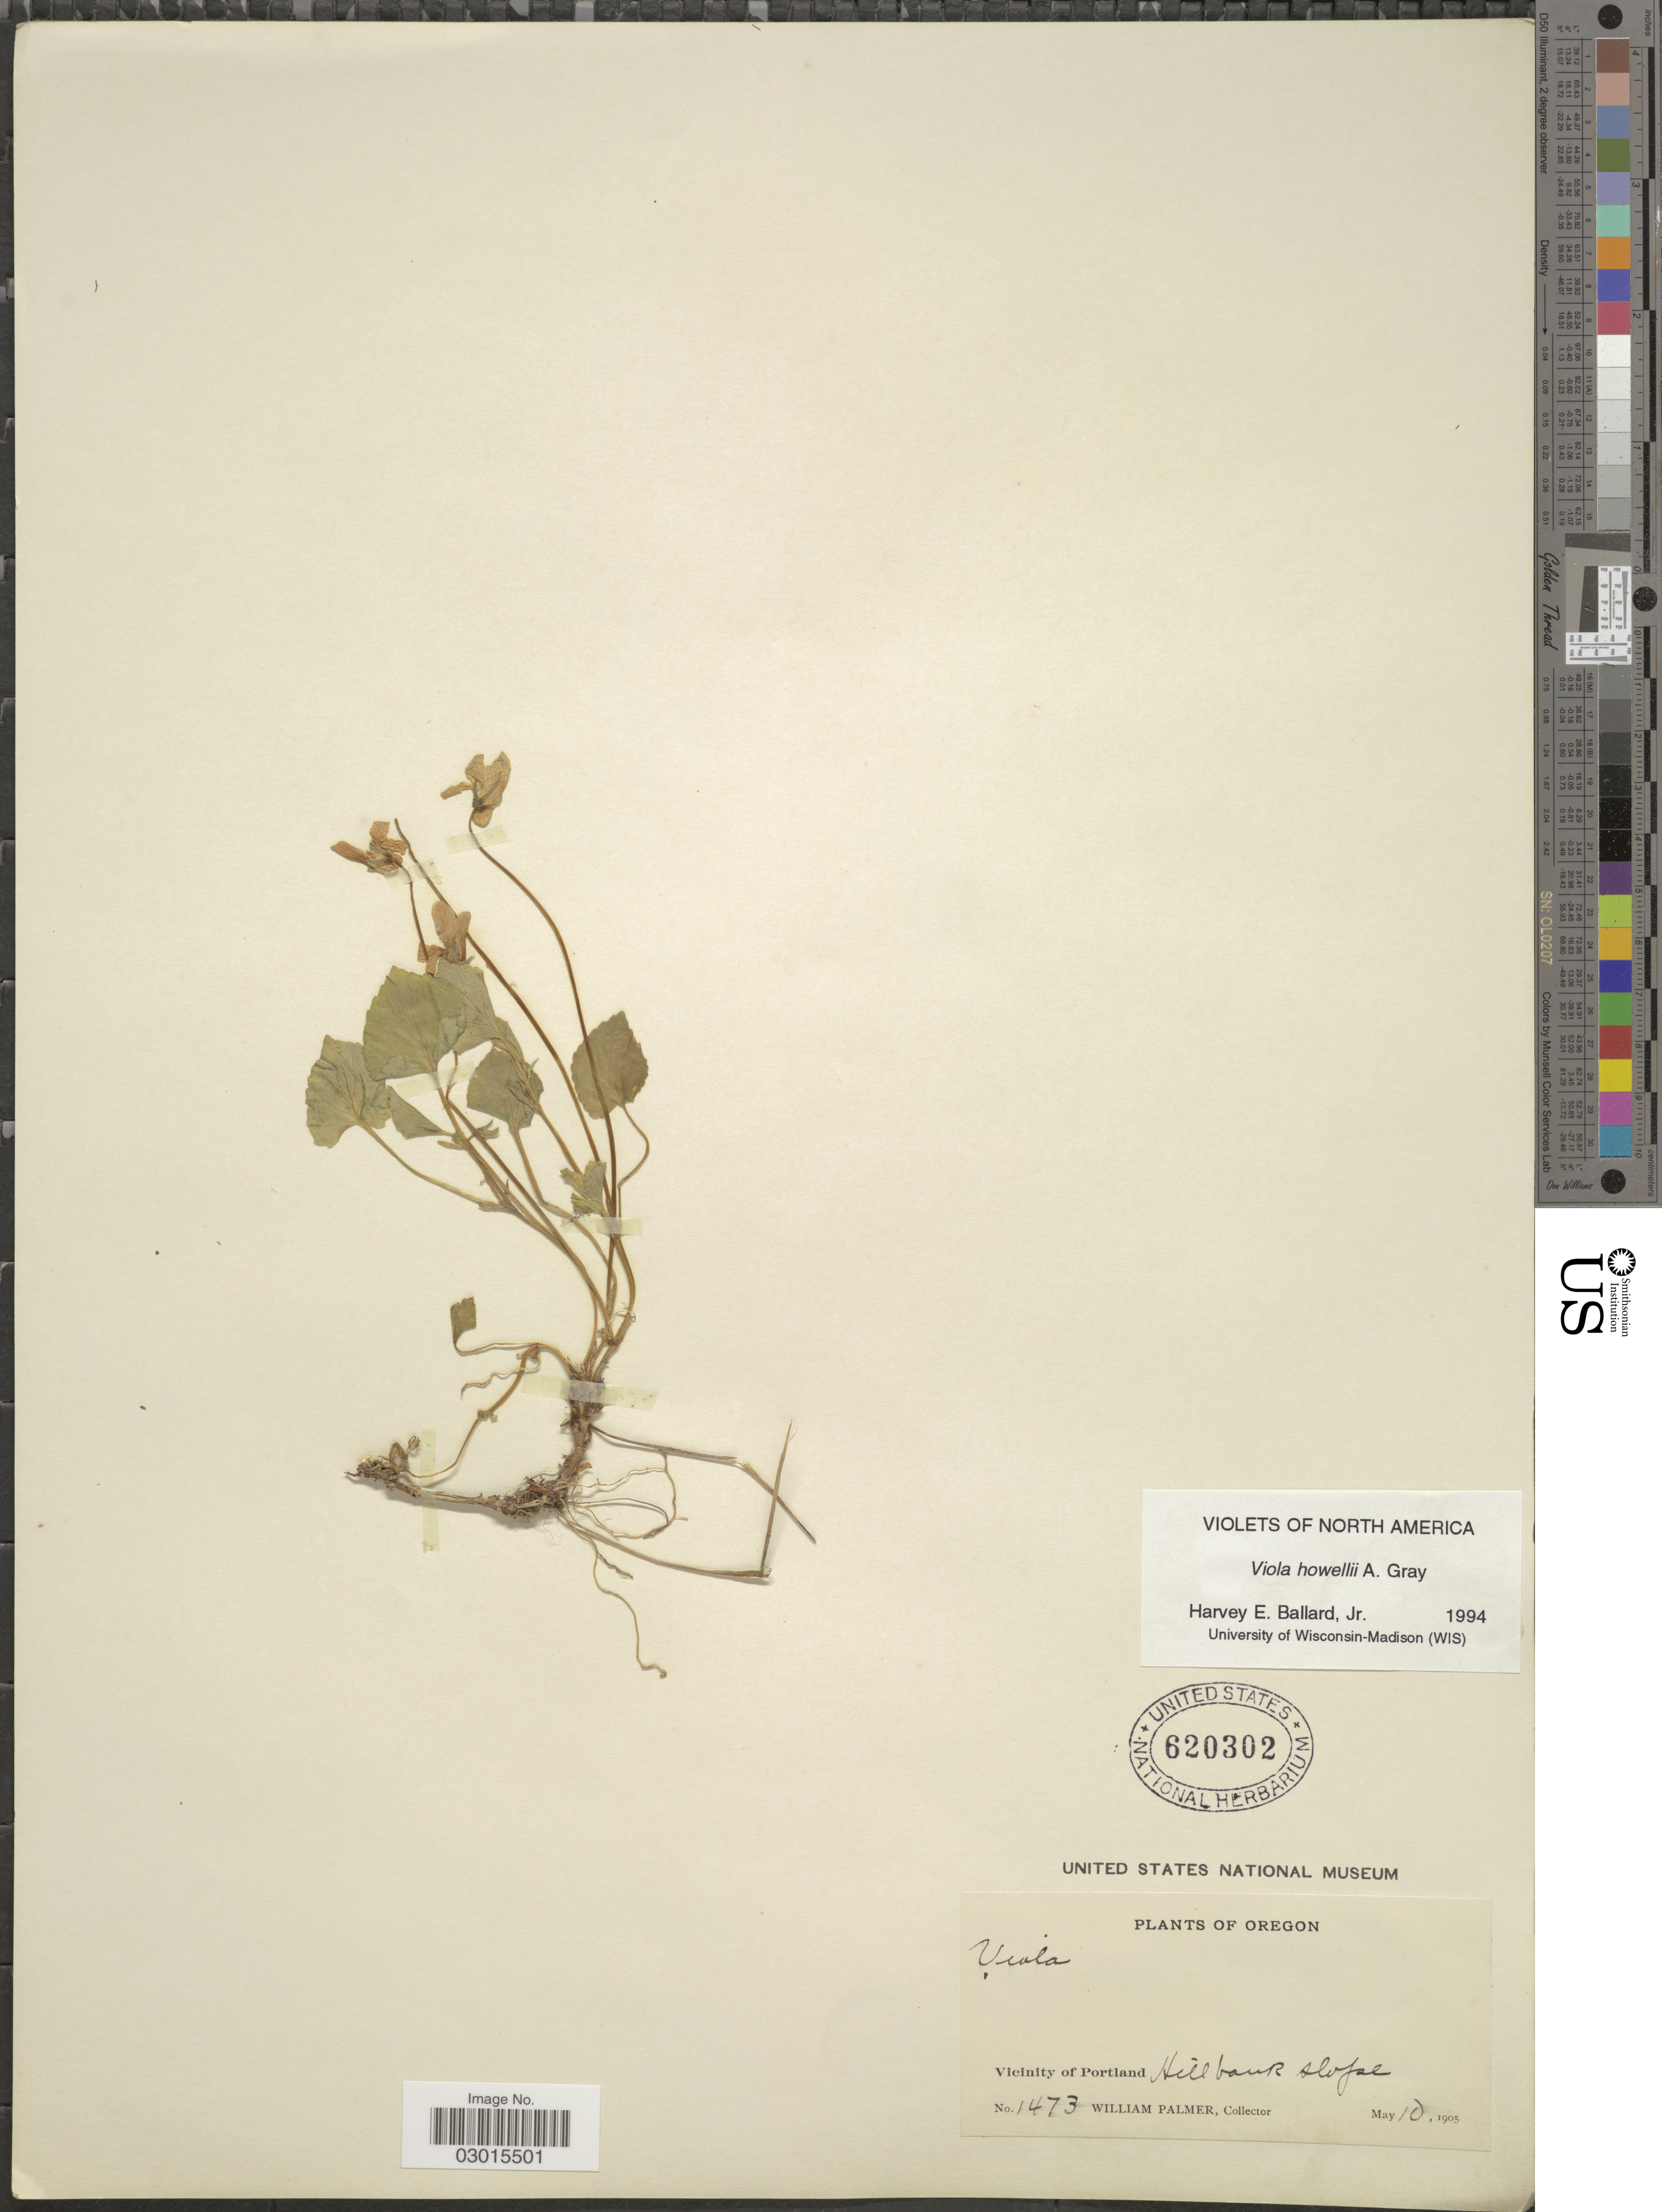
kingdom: Plantae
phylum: Tracheophyta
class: Magnoliopsida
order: Malpighiales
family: Violaceae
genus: Viola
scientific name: Viola hookeriana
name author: Kunth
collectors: W. Palmer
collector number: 1473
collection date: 1905-05-10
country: United States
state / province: Oregon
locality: Vicinity of Portland. Hill bank slope.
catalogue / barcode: US 620302